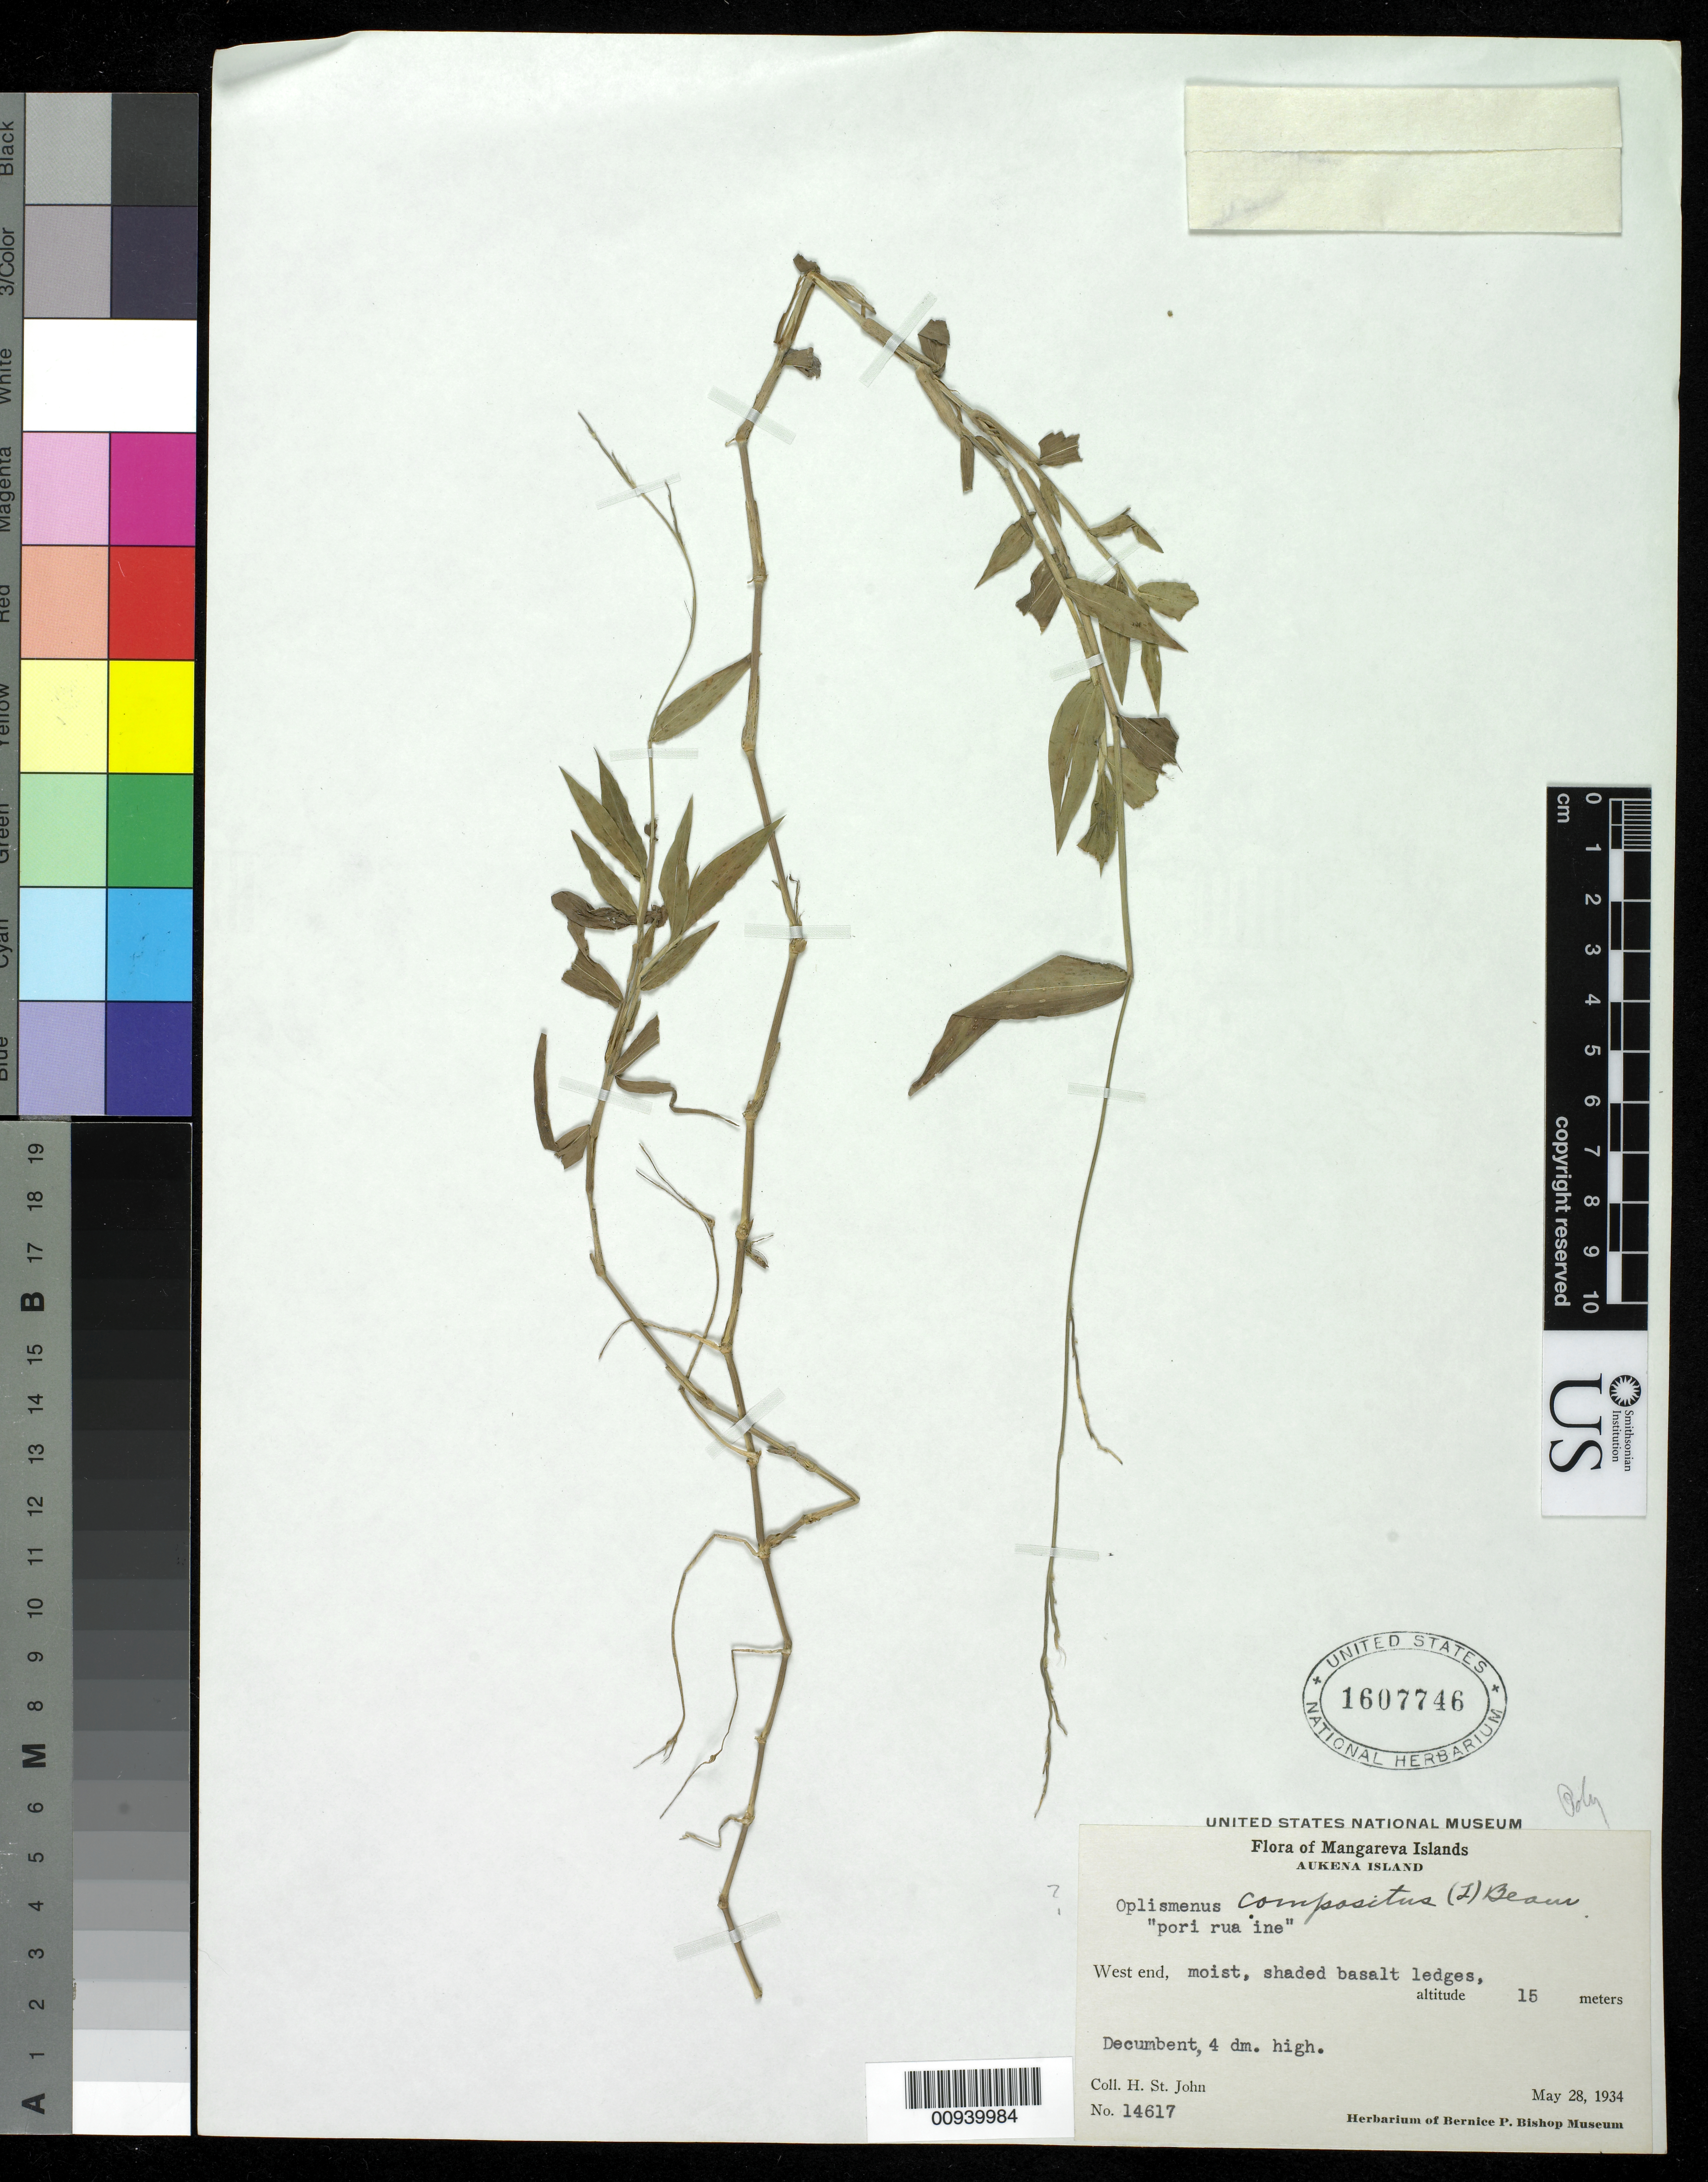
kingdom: Plantae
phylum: Tracheophyta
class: Liliopsida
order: Poales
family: Poaceae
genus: Oplismenus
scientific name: Oplismenus compositus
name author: (L.) P. Beauv.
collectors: H. St. John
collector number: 14617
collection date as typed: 28 May 1934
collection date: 1934-05-28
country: French Polynesia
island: Aukena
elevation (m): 15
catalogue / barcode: US 1607746